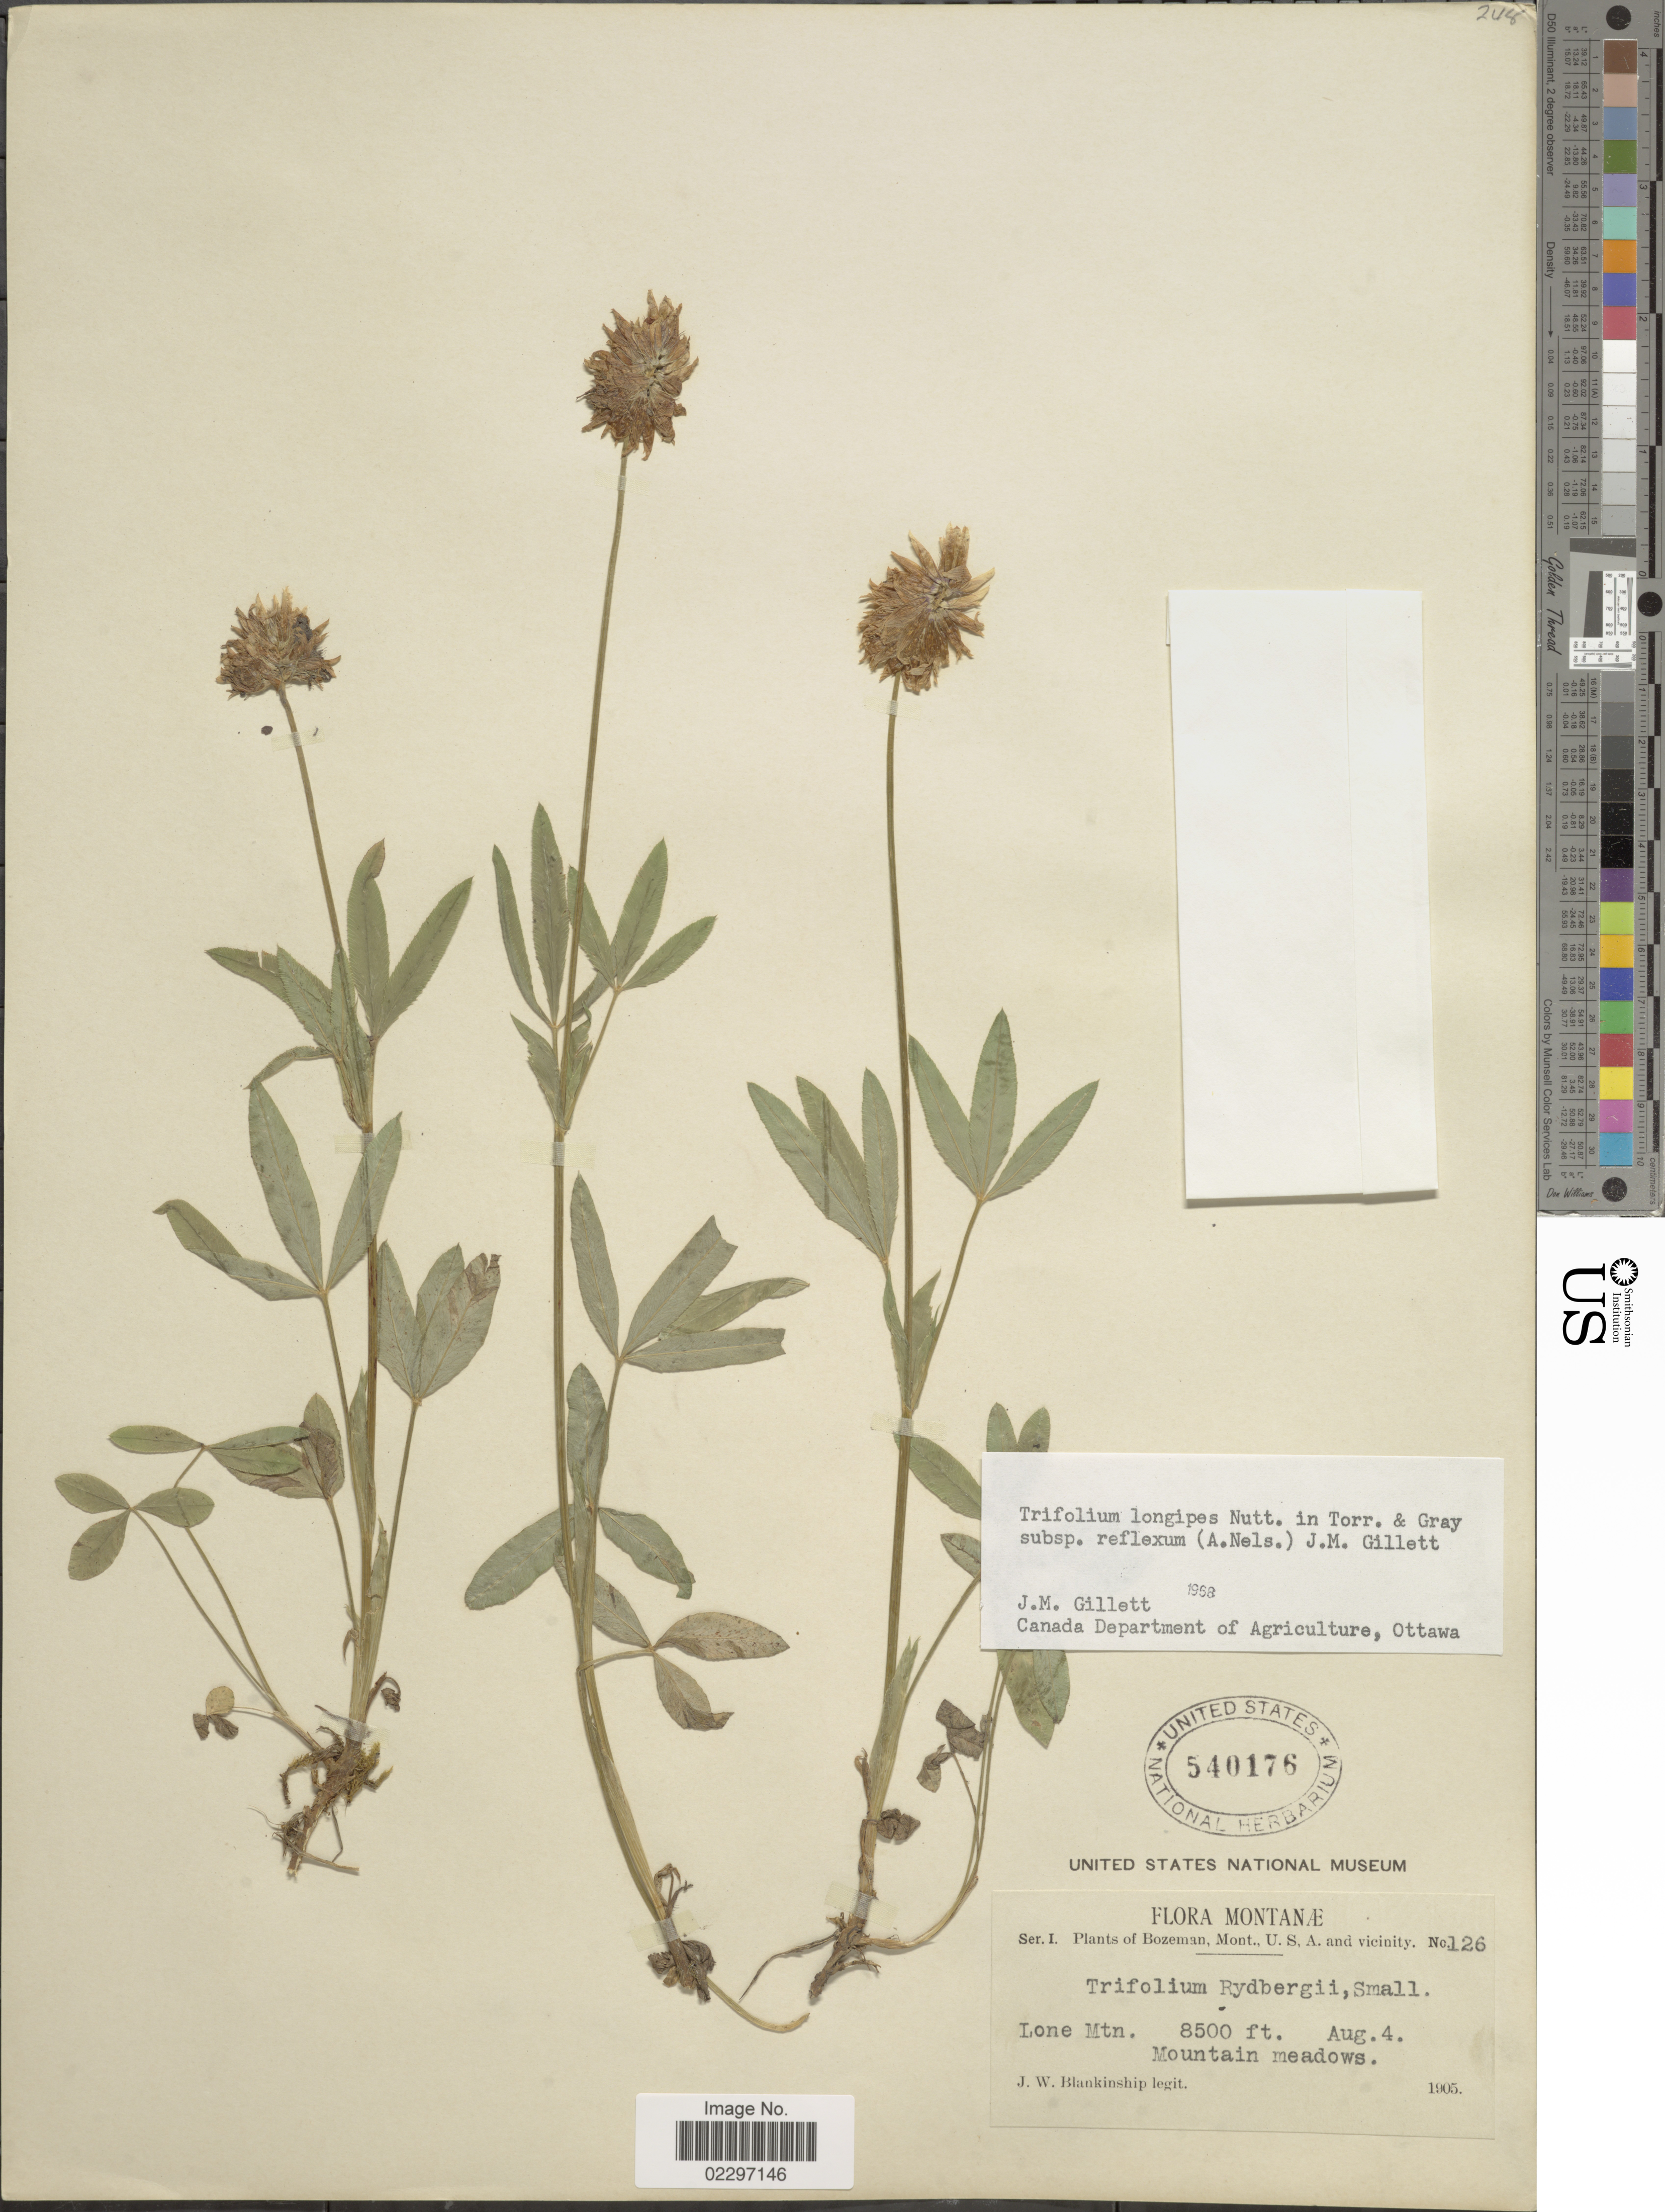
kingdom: Plantae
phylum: Tracheophyta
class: Magnoliopsida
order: Fabales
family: Fabaceae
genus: Trifolium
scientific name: Trifolium longipes subsp. reflexum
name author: (A. Nelson) J.M. Gillet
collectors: J. W. Blankinship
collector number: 126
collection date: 1905-08-04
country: United States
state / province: Montana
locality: Montanæ. Bozeman, Mont., U.S.A. and vicinity. Lone Mtn. Mountain meadows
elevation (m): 2591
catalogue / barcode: US 540176